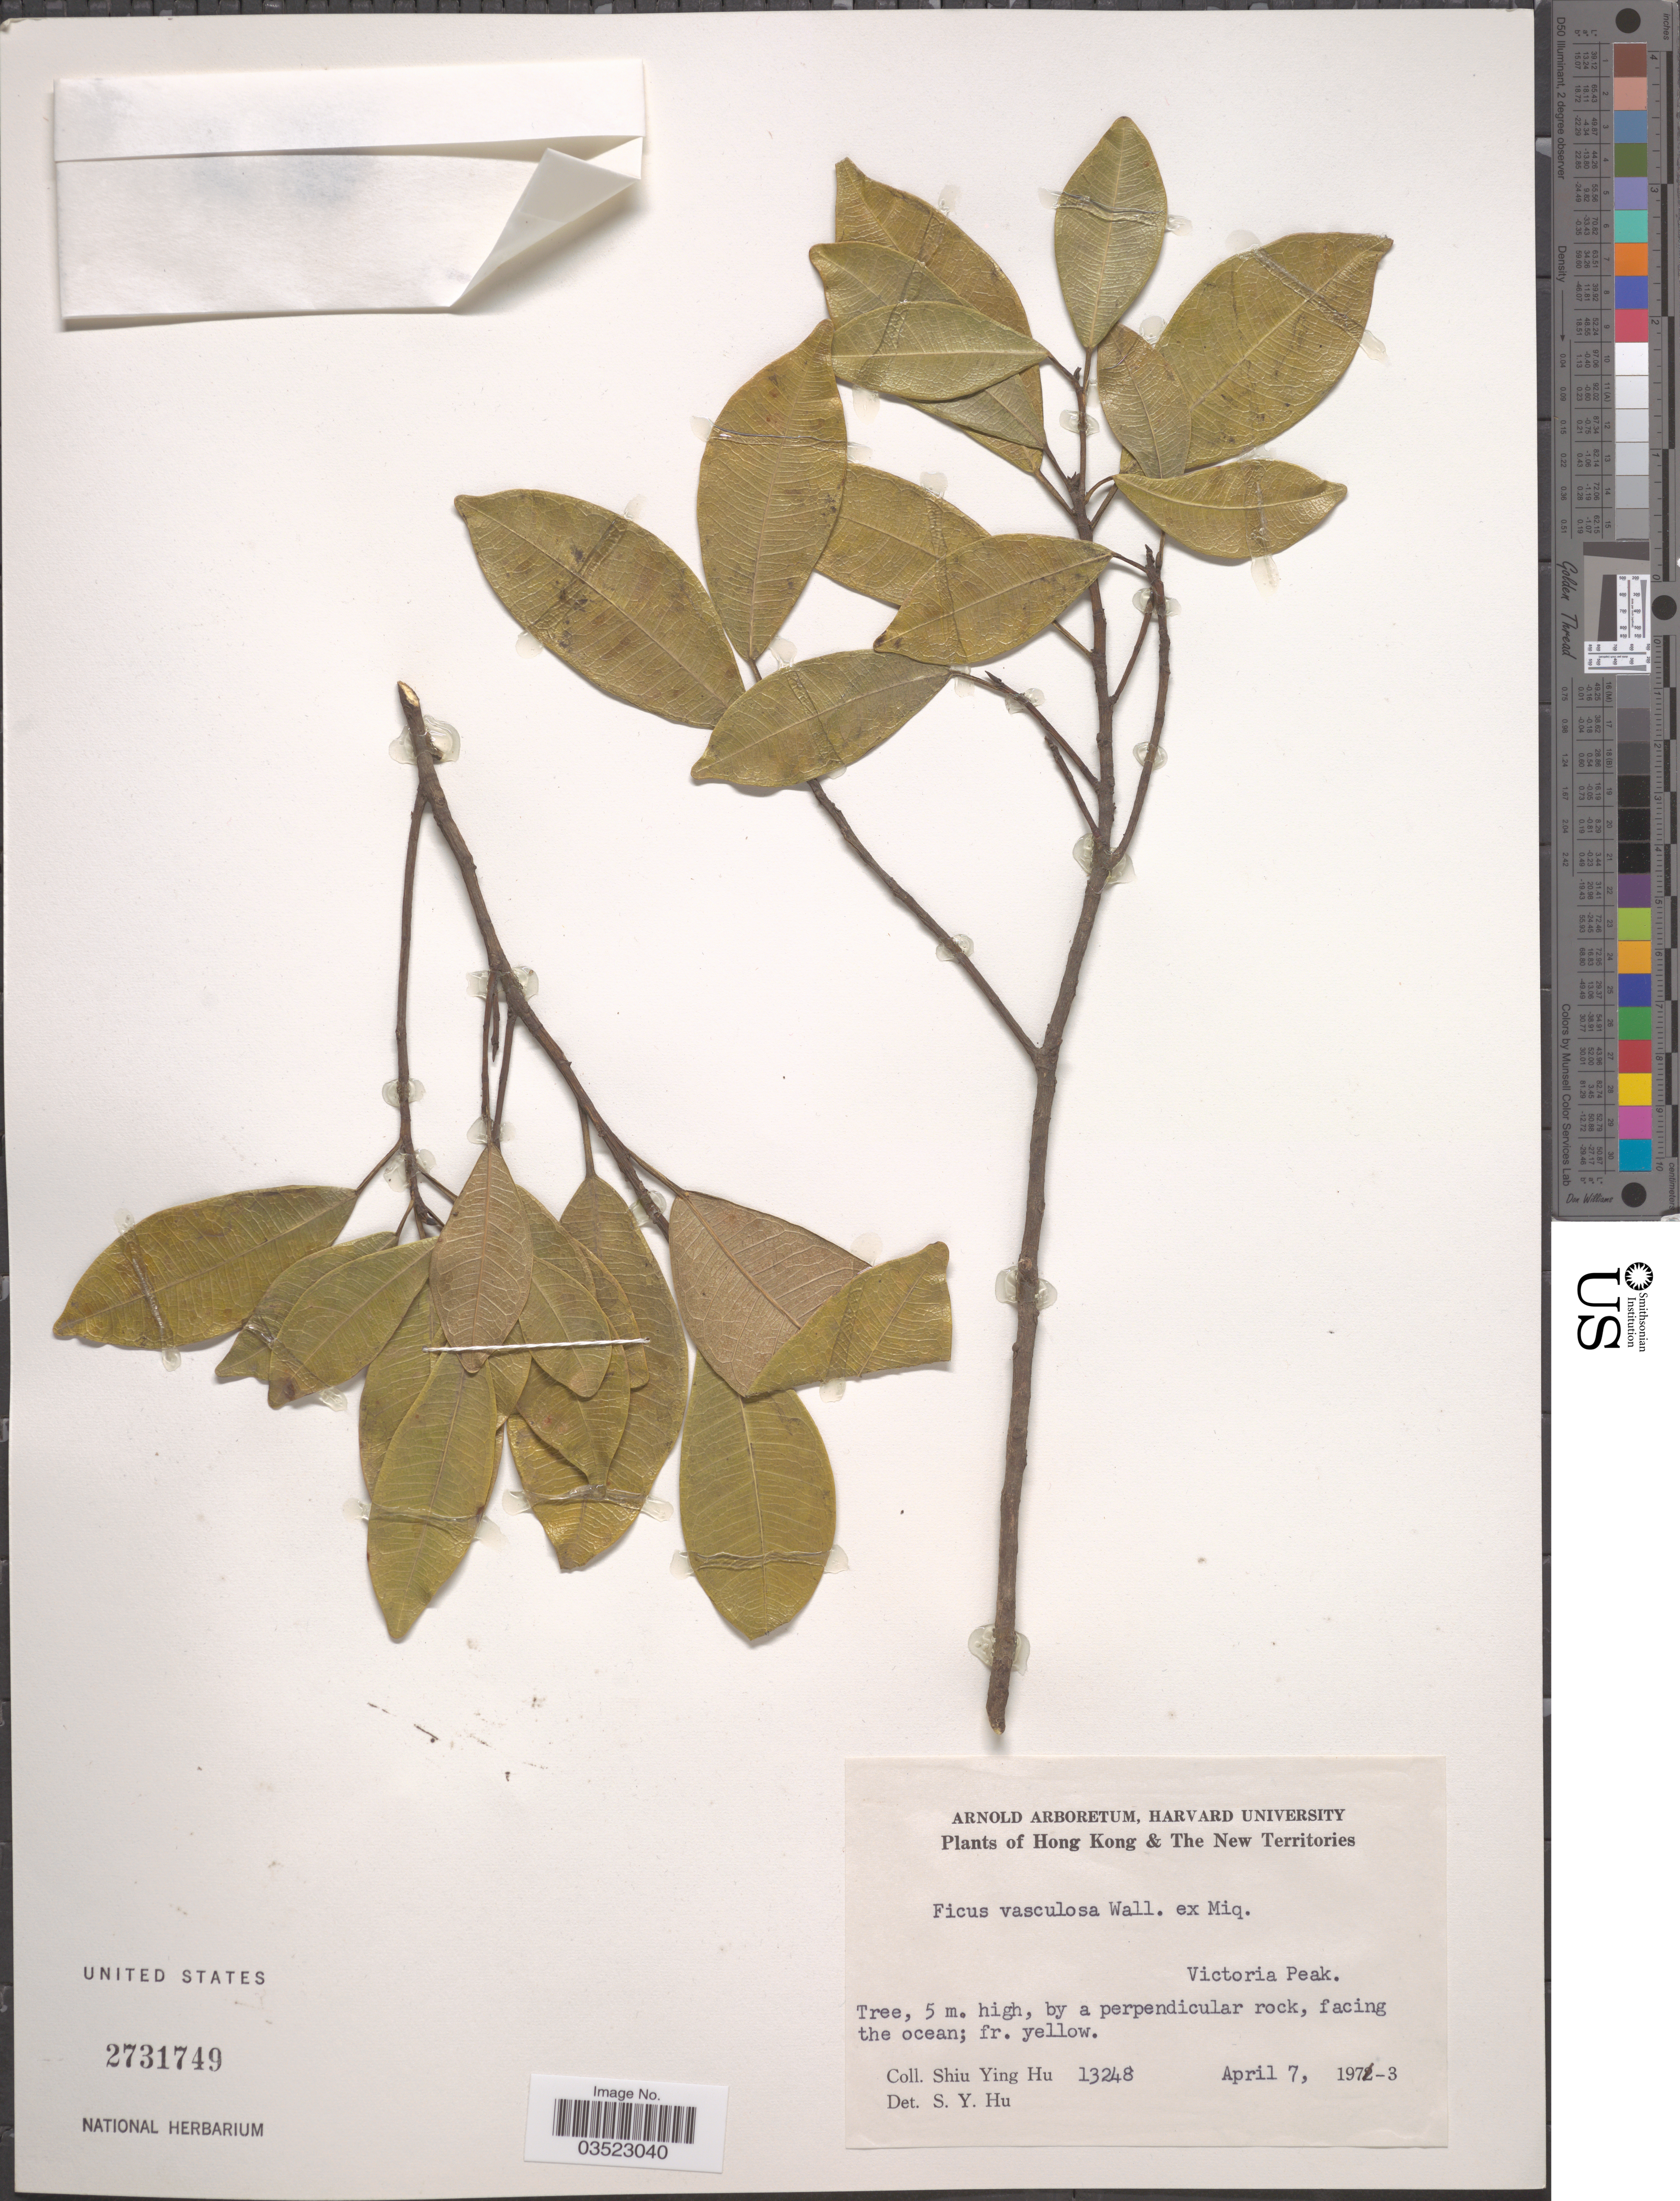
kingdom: Plantae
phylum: Tracheophyta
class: Magnoliopsida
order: Rosales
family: Moraceae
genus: Ficus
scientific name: Ficus vasculosa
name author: Wall. ex Miq.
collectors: S. Y. Hu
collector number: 13248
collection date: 1973-04-07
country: China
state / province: Hong Kong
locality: The New Territories. Victoria Peak.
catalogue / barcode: US 2731749